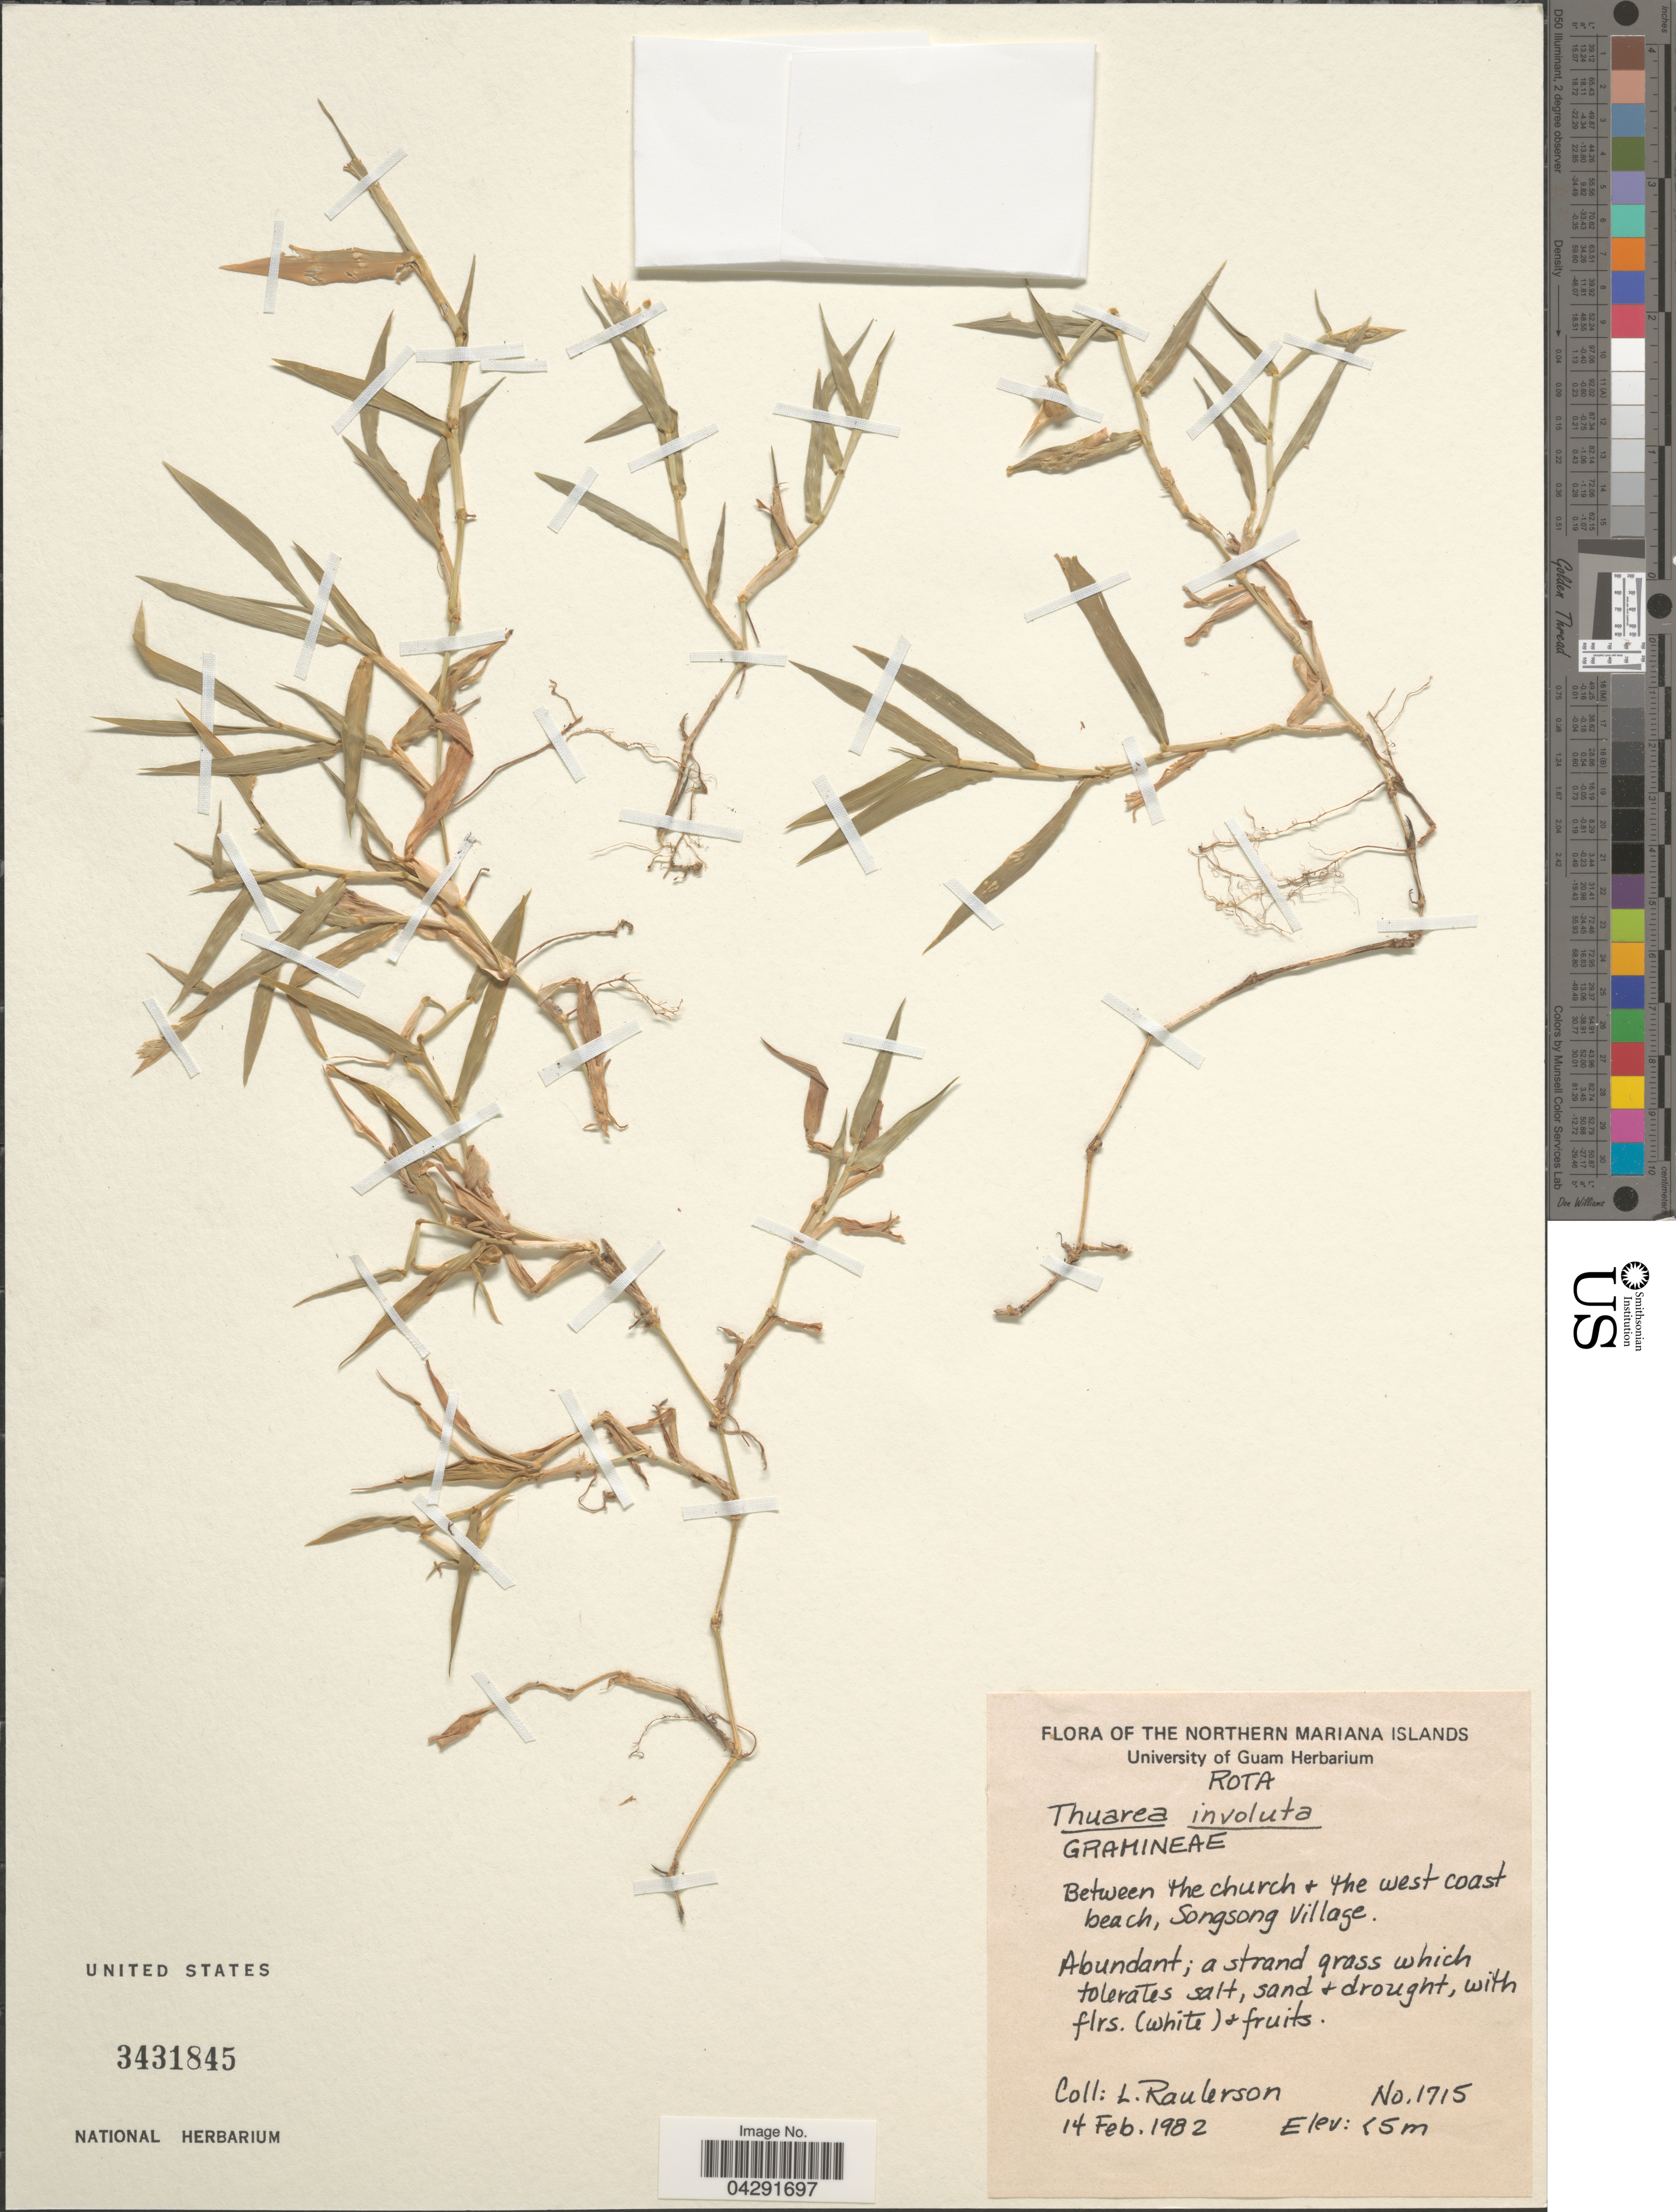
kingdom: Plantae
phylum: Tracheophyta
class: Liliopsida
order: Poales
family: Poaceae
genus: Thuarea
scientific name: Thuarea involuta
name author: (G. Forst.) R. Br. ex Sm.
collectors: L. Raulerson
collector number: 1715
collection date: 1982-02-14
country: Northern Mariana Islands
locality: Rota. Between the church + the west coast beach, Songsong Village.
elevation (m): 5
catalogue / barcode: US 3431845